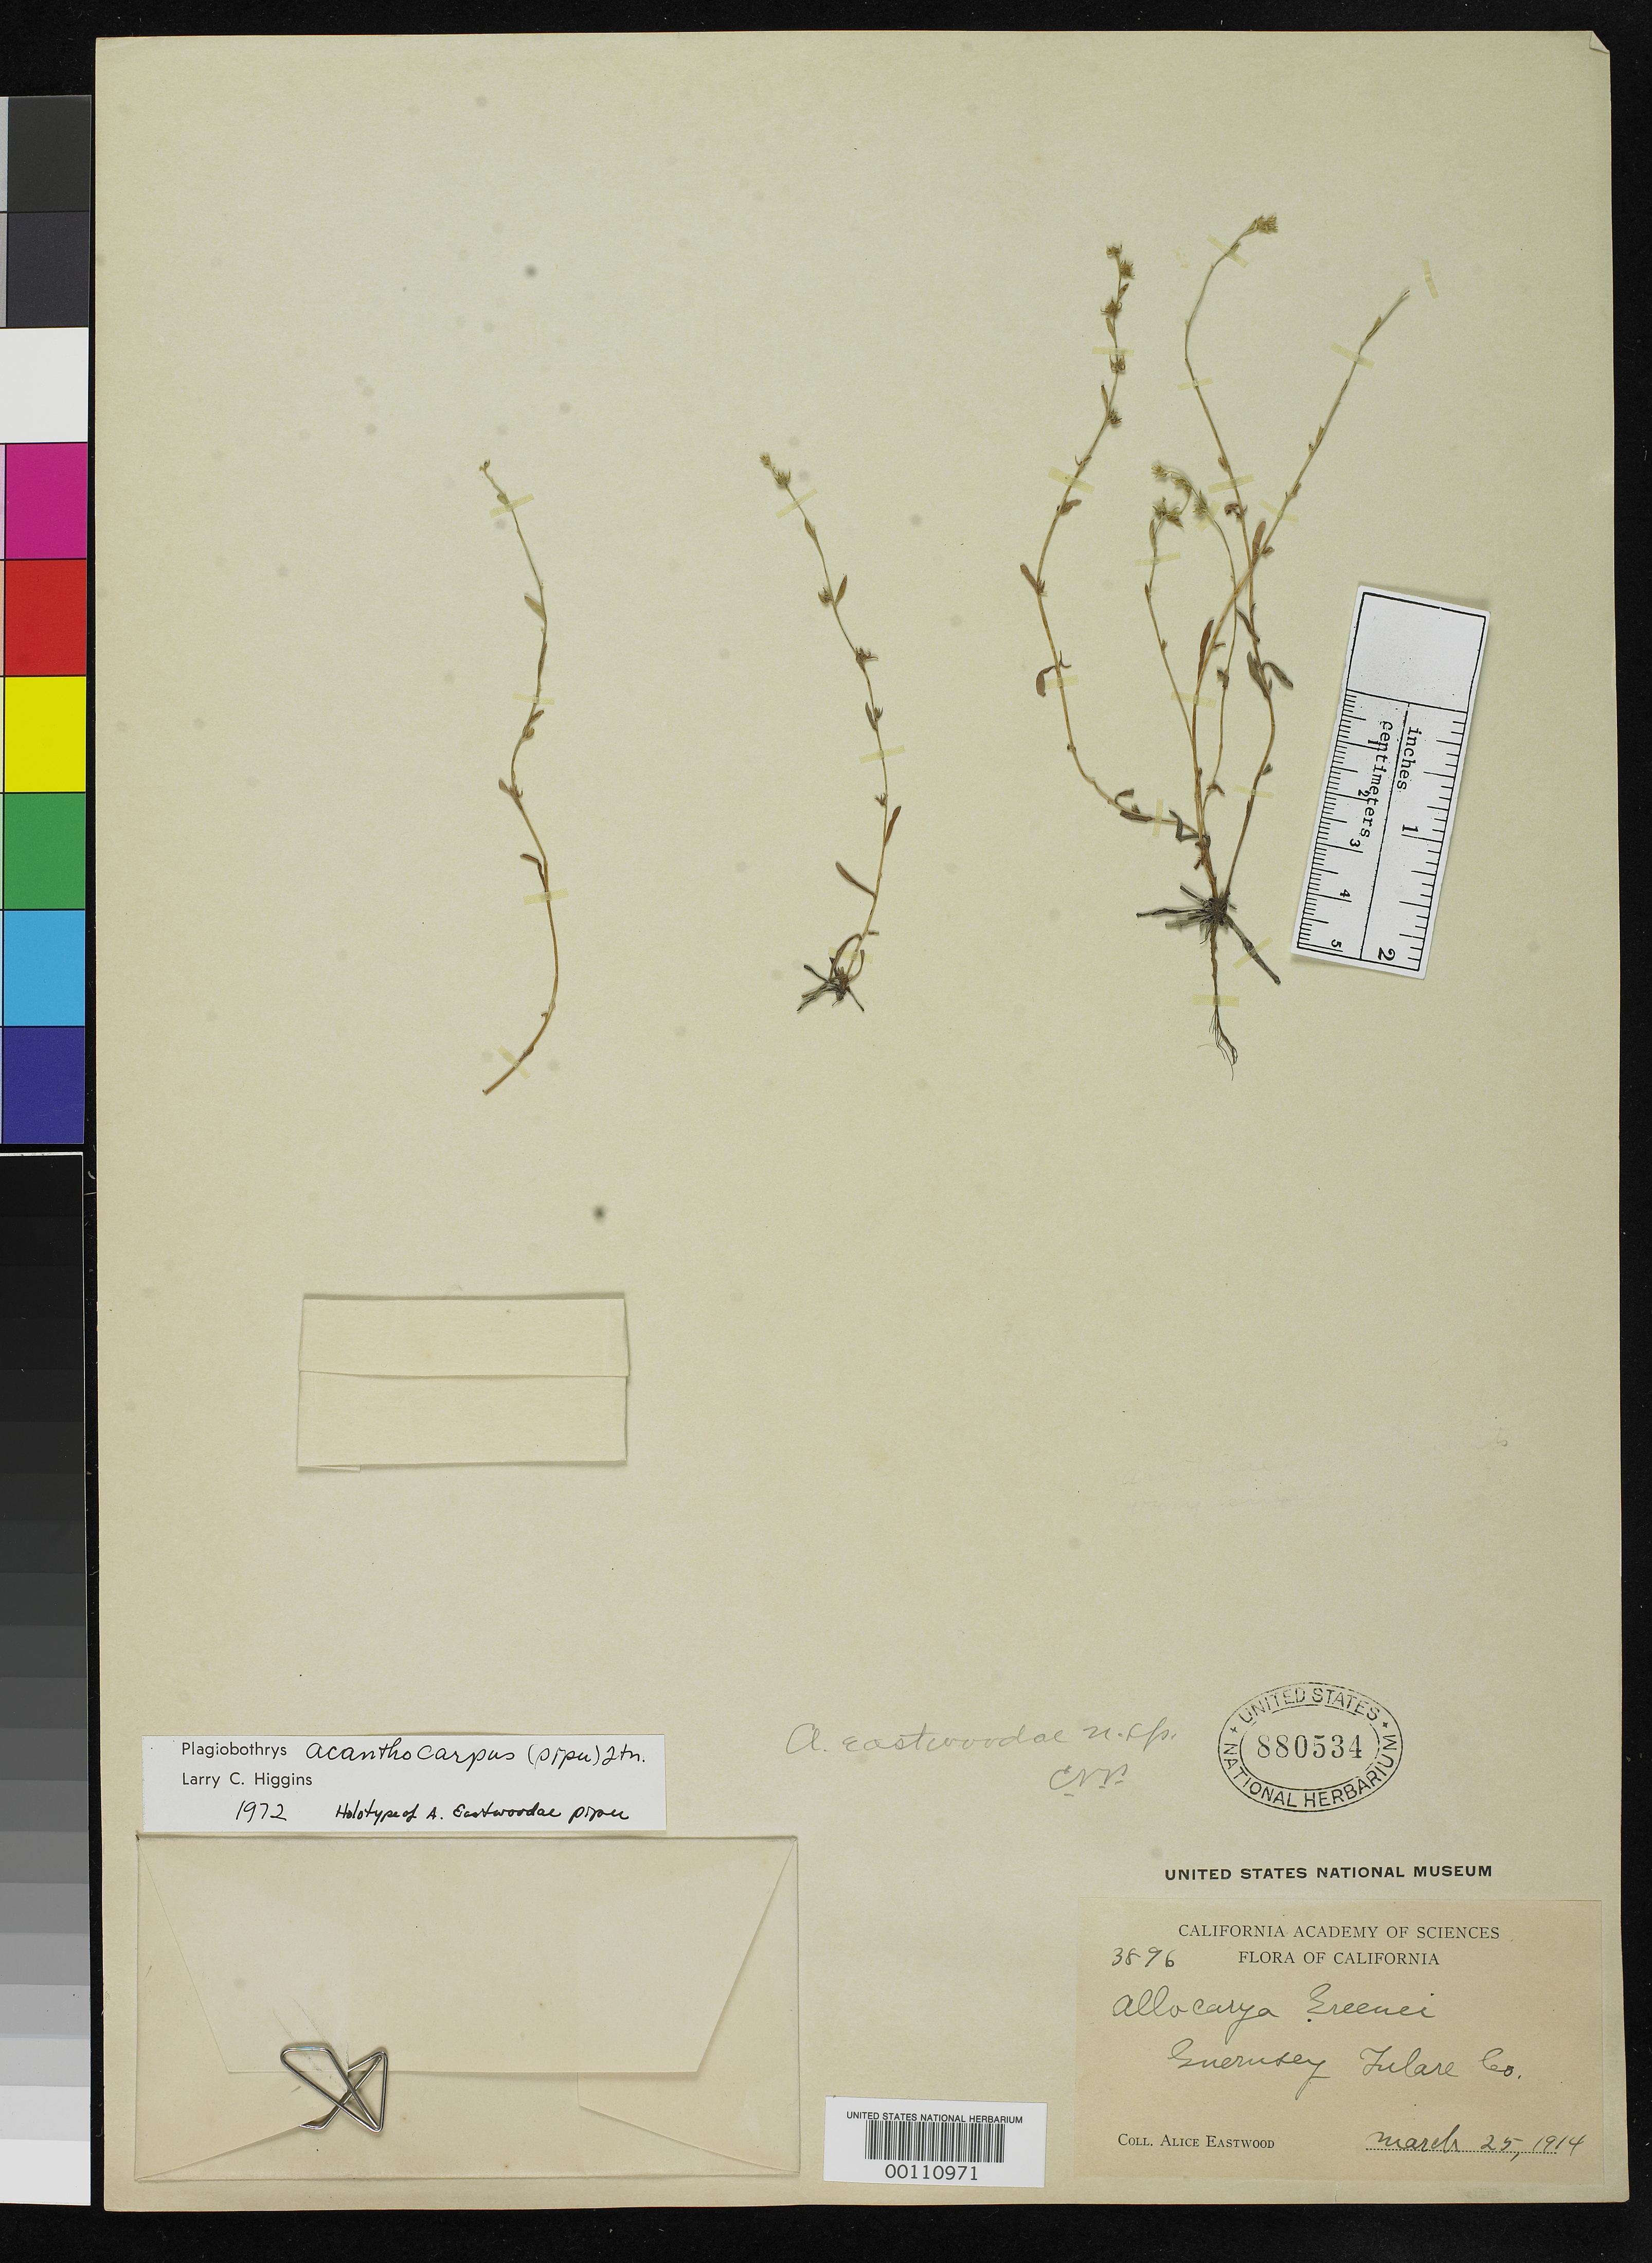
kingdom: Plantae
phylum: Tracheophyta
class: Magnoliopsida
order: Boraginales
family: Boraginaceae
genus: Allocarya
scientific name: Allocarya eastwoodae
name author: Piper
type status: Holotype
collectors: A. Eastwood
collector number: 3896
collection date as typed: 25 Mar 1914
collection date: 1914-03-25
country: United States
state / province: California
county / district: Tulare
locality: Guernsey.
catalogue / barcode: US 880534